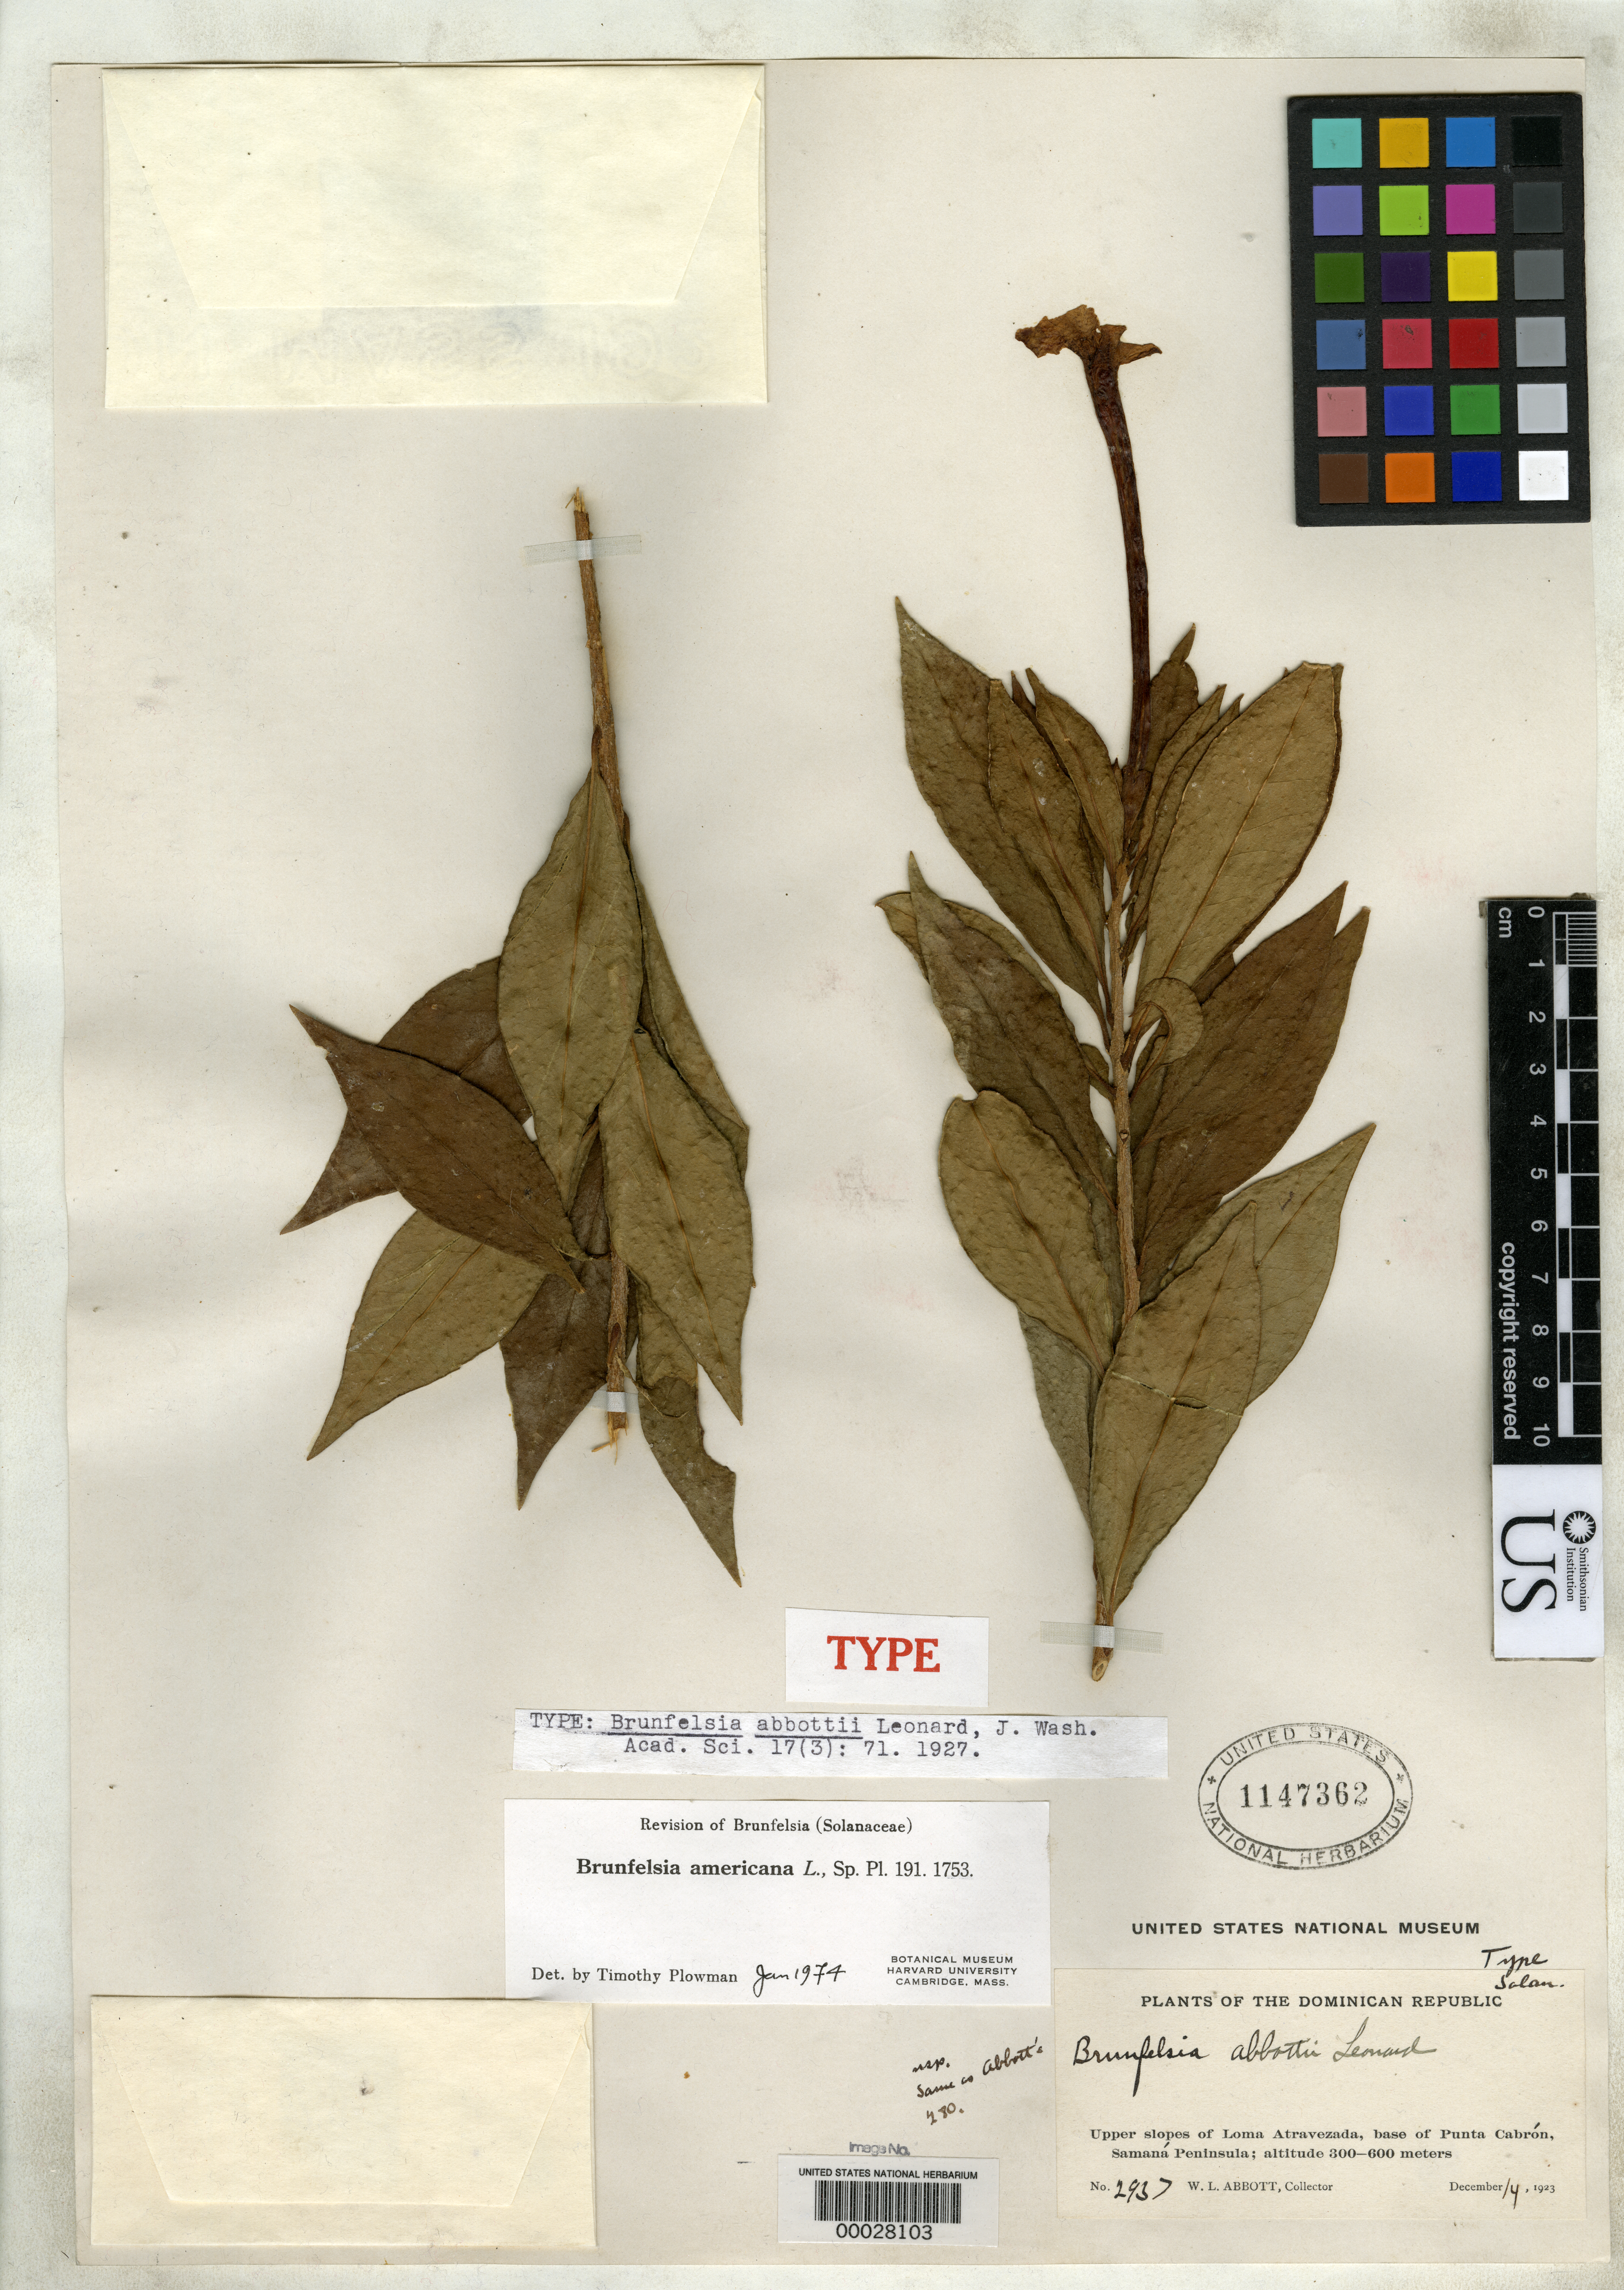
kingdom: Plantae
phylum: Tracheophyta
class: Magnoliopsida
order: Solanales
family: Solanaceae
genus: Brunfelsia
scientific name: Brunfelsia abbottii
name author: Leonard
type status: Holotype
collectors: W. L. Abbott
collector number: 2937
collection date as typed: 14 Dec 1923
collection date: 1923-12-14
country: Dominican Republic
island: Hispaniola Island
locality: Loma Atravezada, base of Punta Cabon, Samana Peninsula.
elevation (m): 300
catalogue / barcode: US 1147362